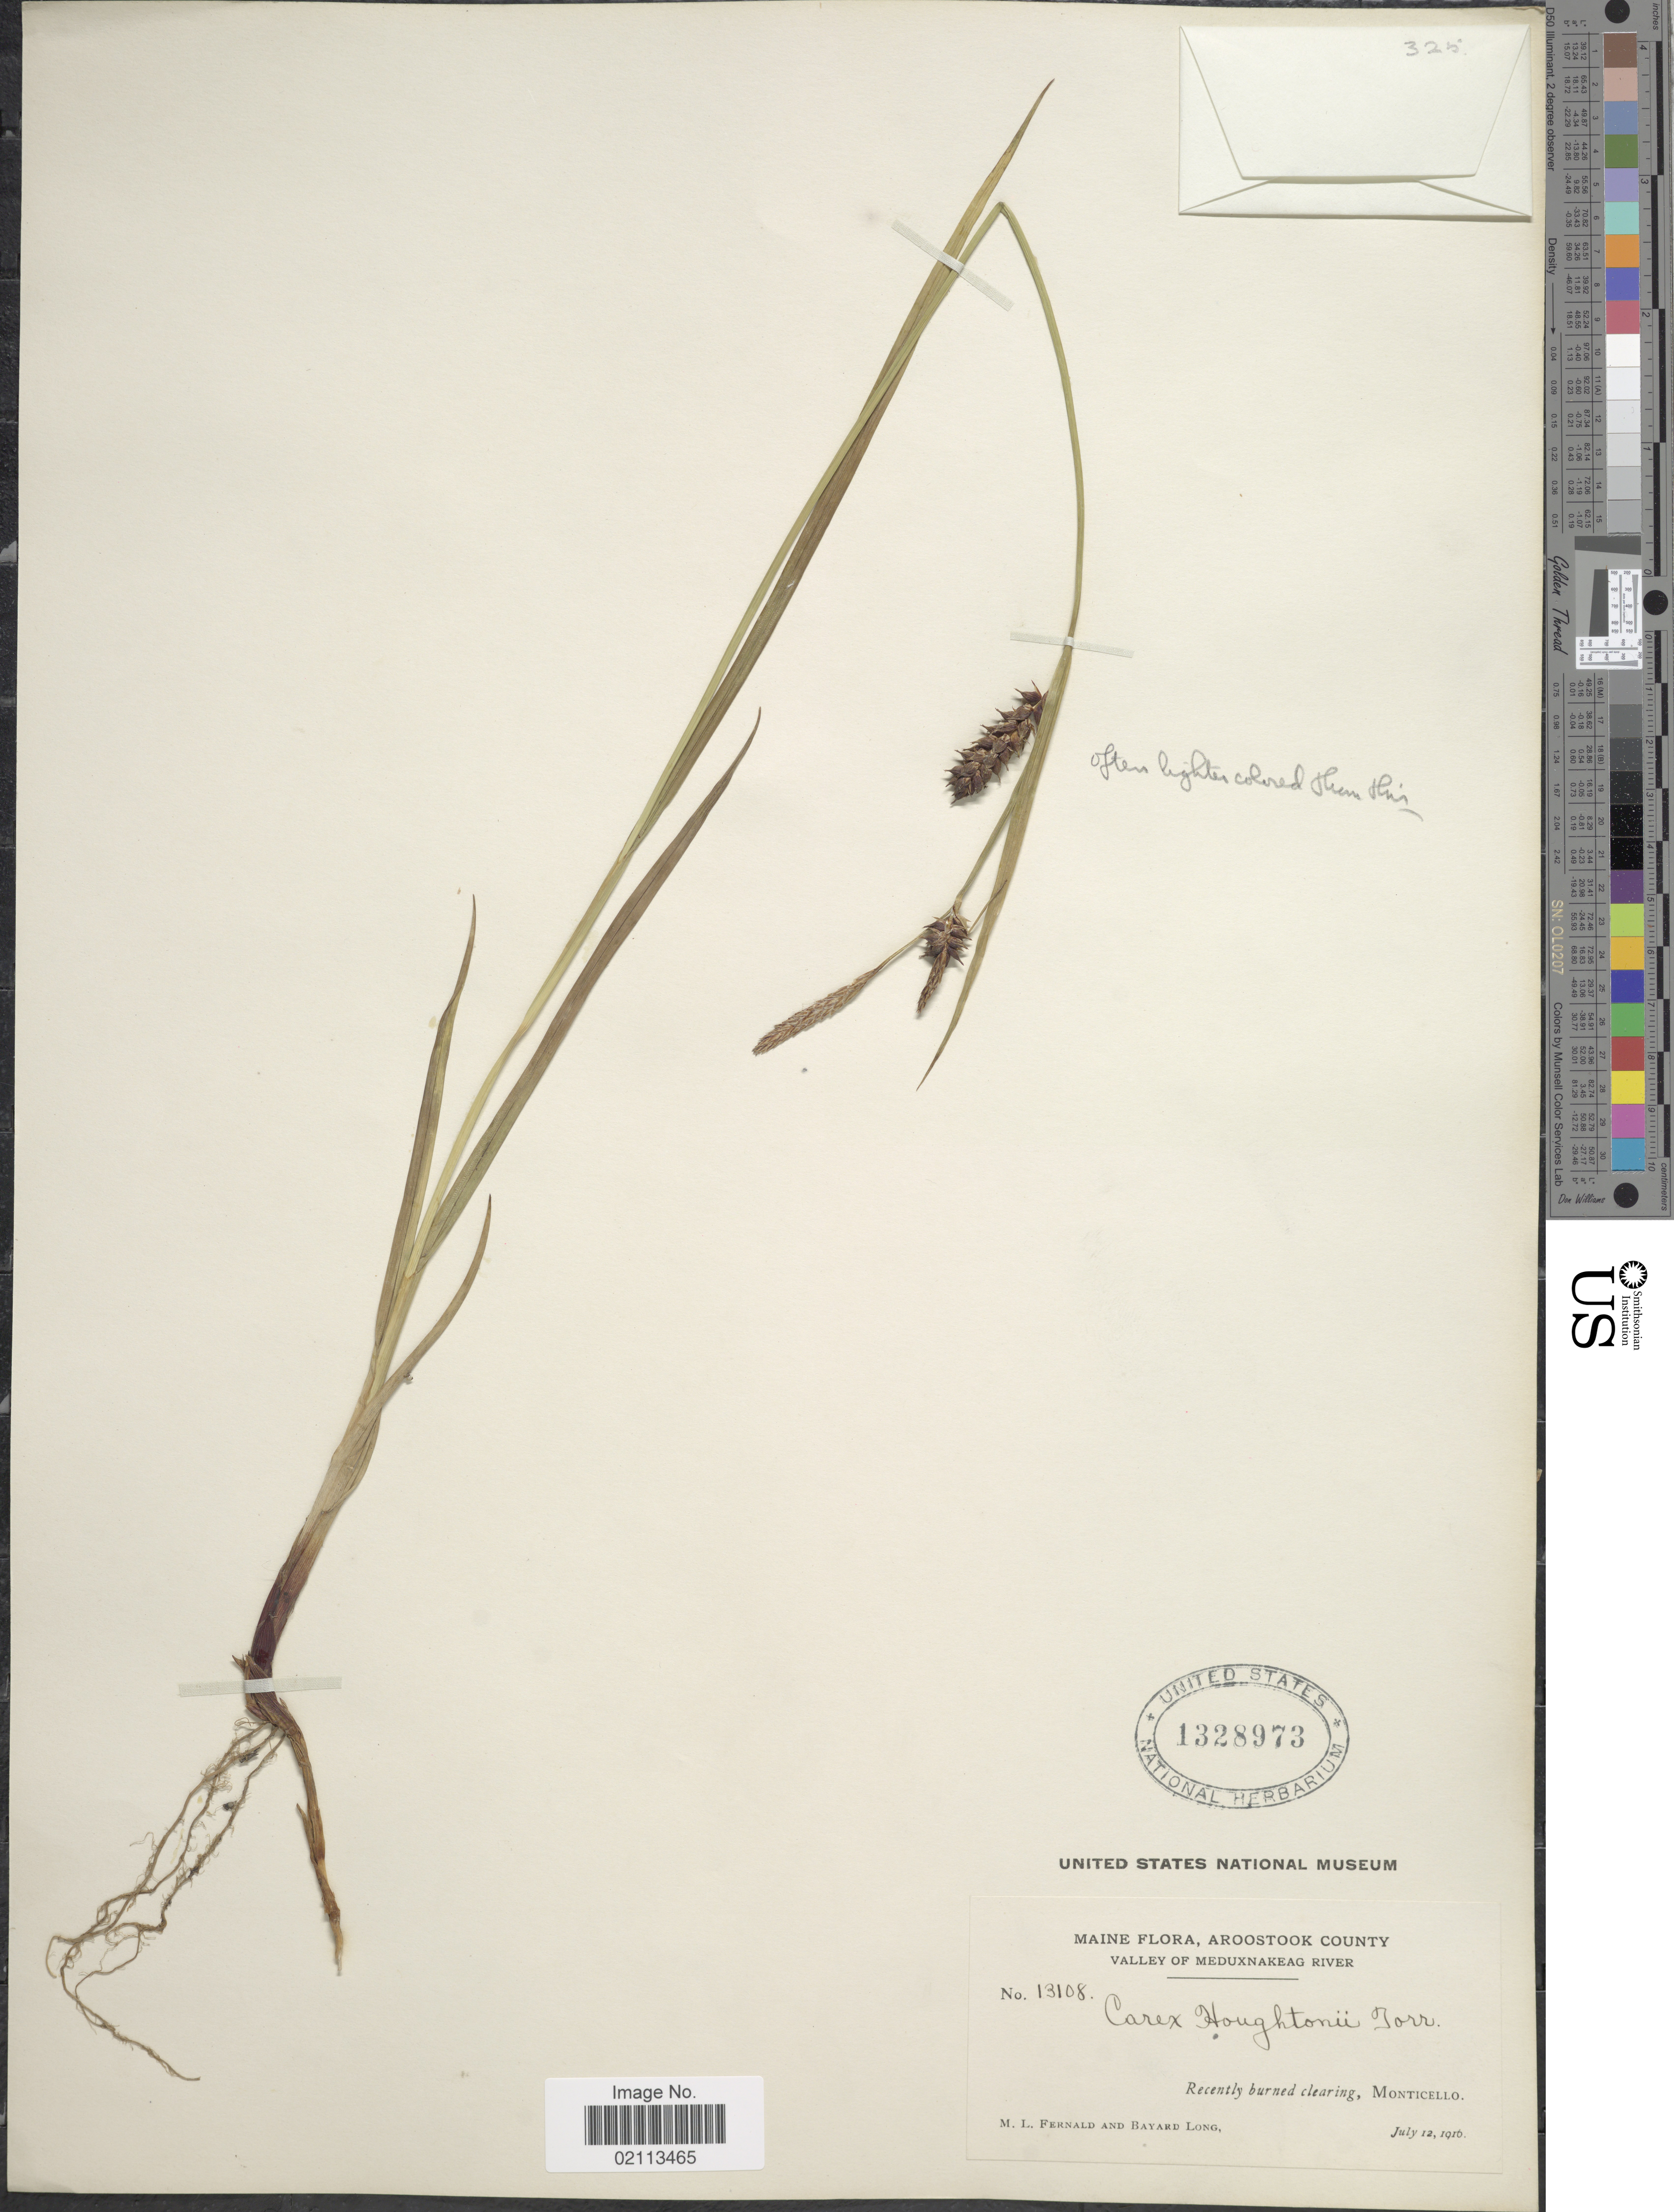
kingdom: Plantae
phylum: Tracheophyta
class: Liliopsida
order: Poales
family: Cyperaceae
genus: Carex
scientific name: Carex houghtoniana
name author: Torr. ex Dewey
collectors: M. L. Fernald & B. Long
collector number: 13108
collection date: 1916-07-12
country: United States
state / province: Maine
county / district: Aroostook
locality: Valley of Meduxnakeag River, Recently burned clearing, Monticello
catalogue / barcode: US 1328973